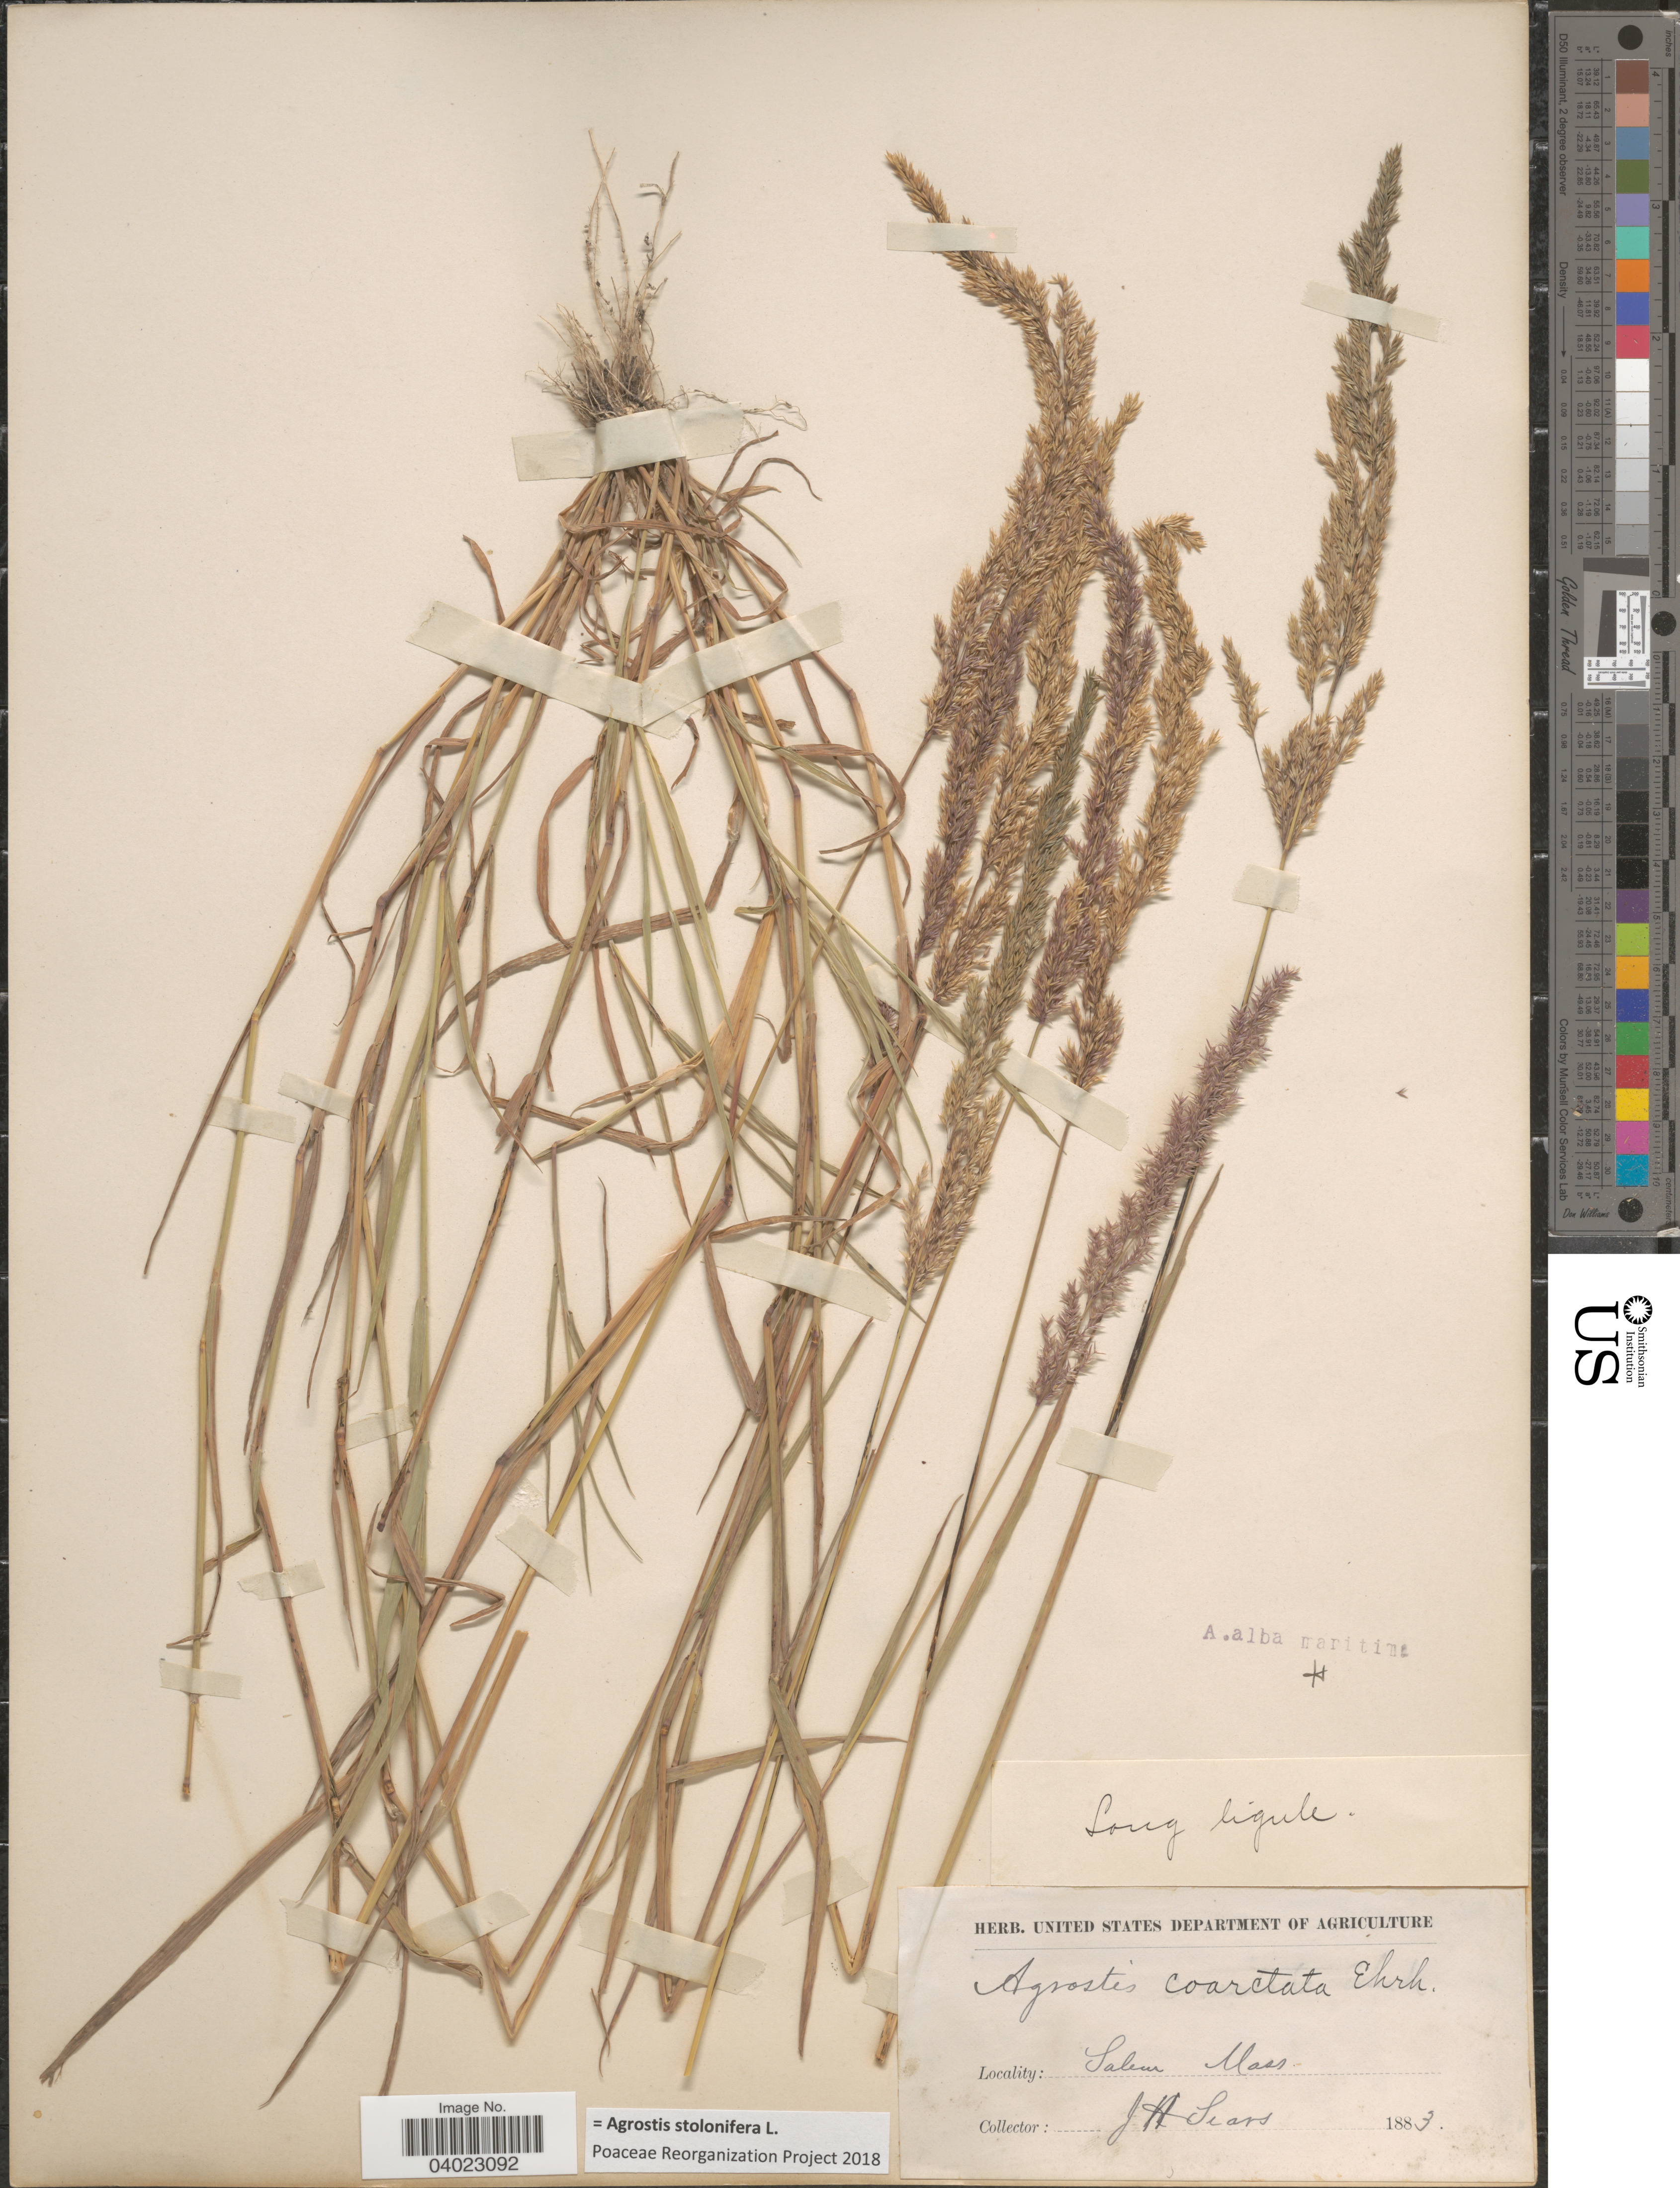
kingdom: Plantae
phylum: Tracheophyta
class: Liliopsida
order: Poales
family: Poaceae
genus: Agrostis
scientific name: Agrostis stolonifera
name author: L.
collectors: J. Sears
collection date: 1883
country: United States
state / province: Massachusetts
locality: Salem.